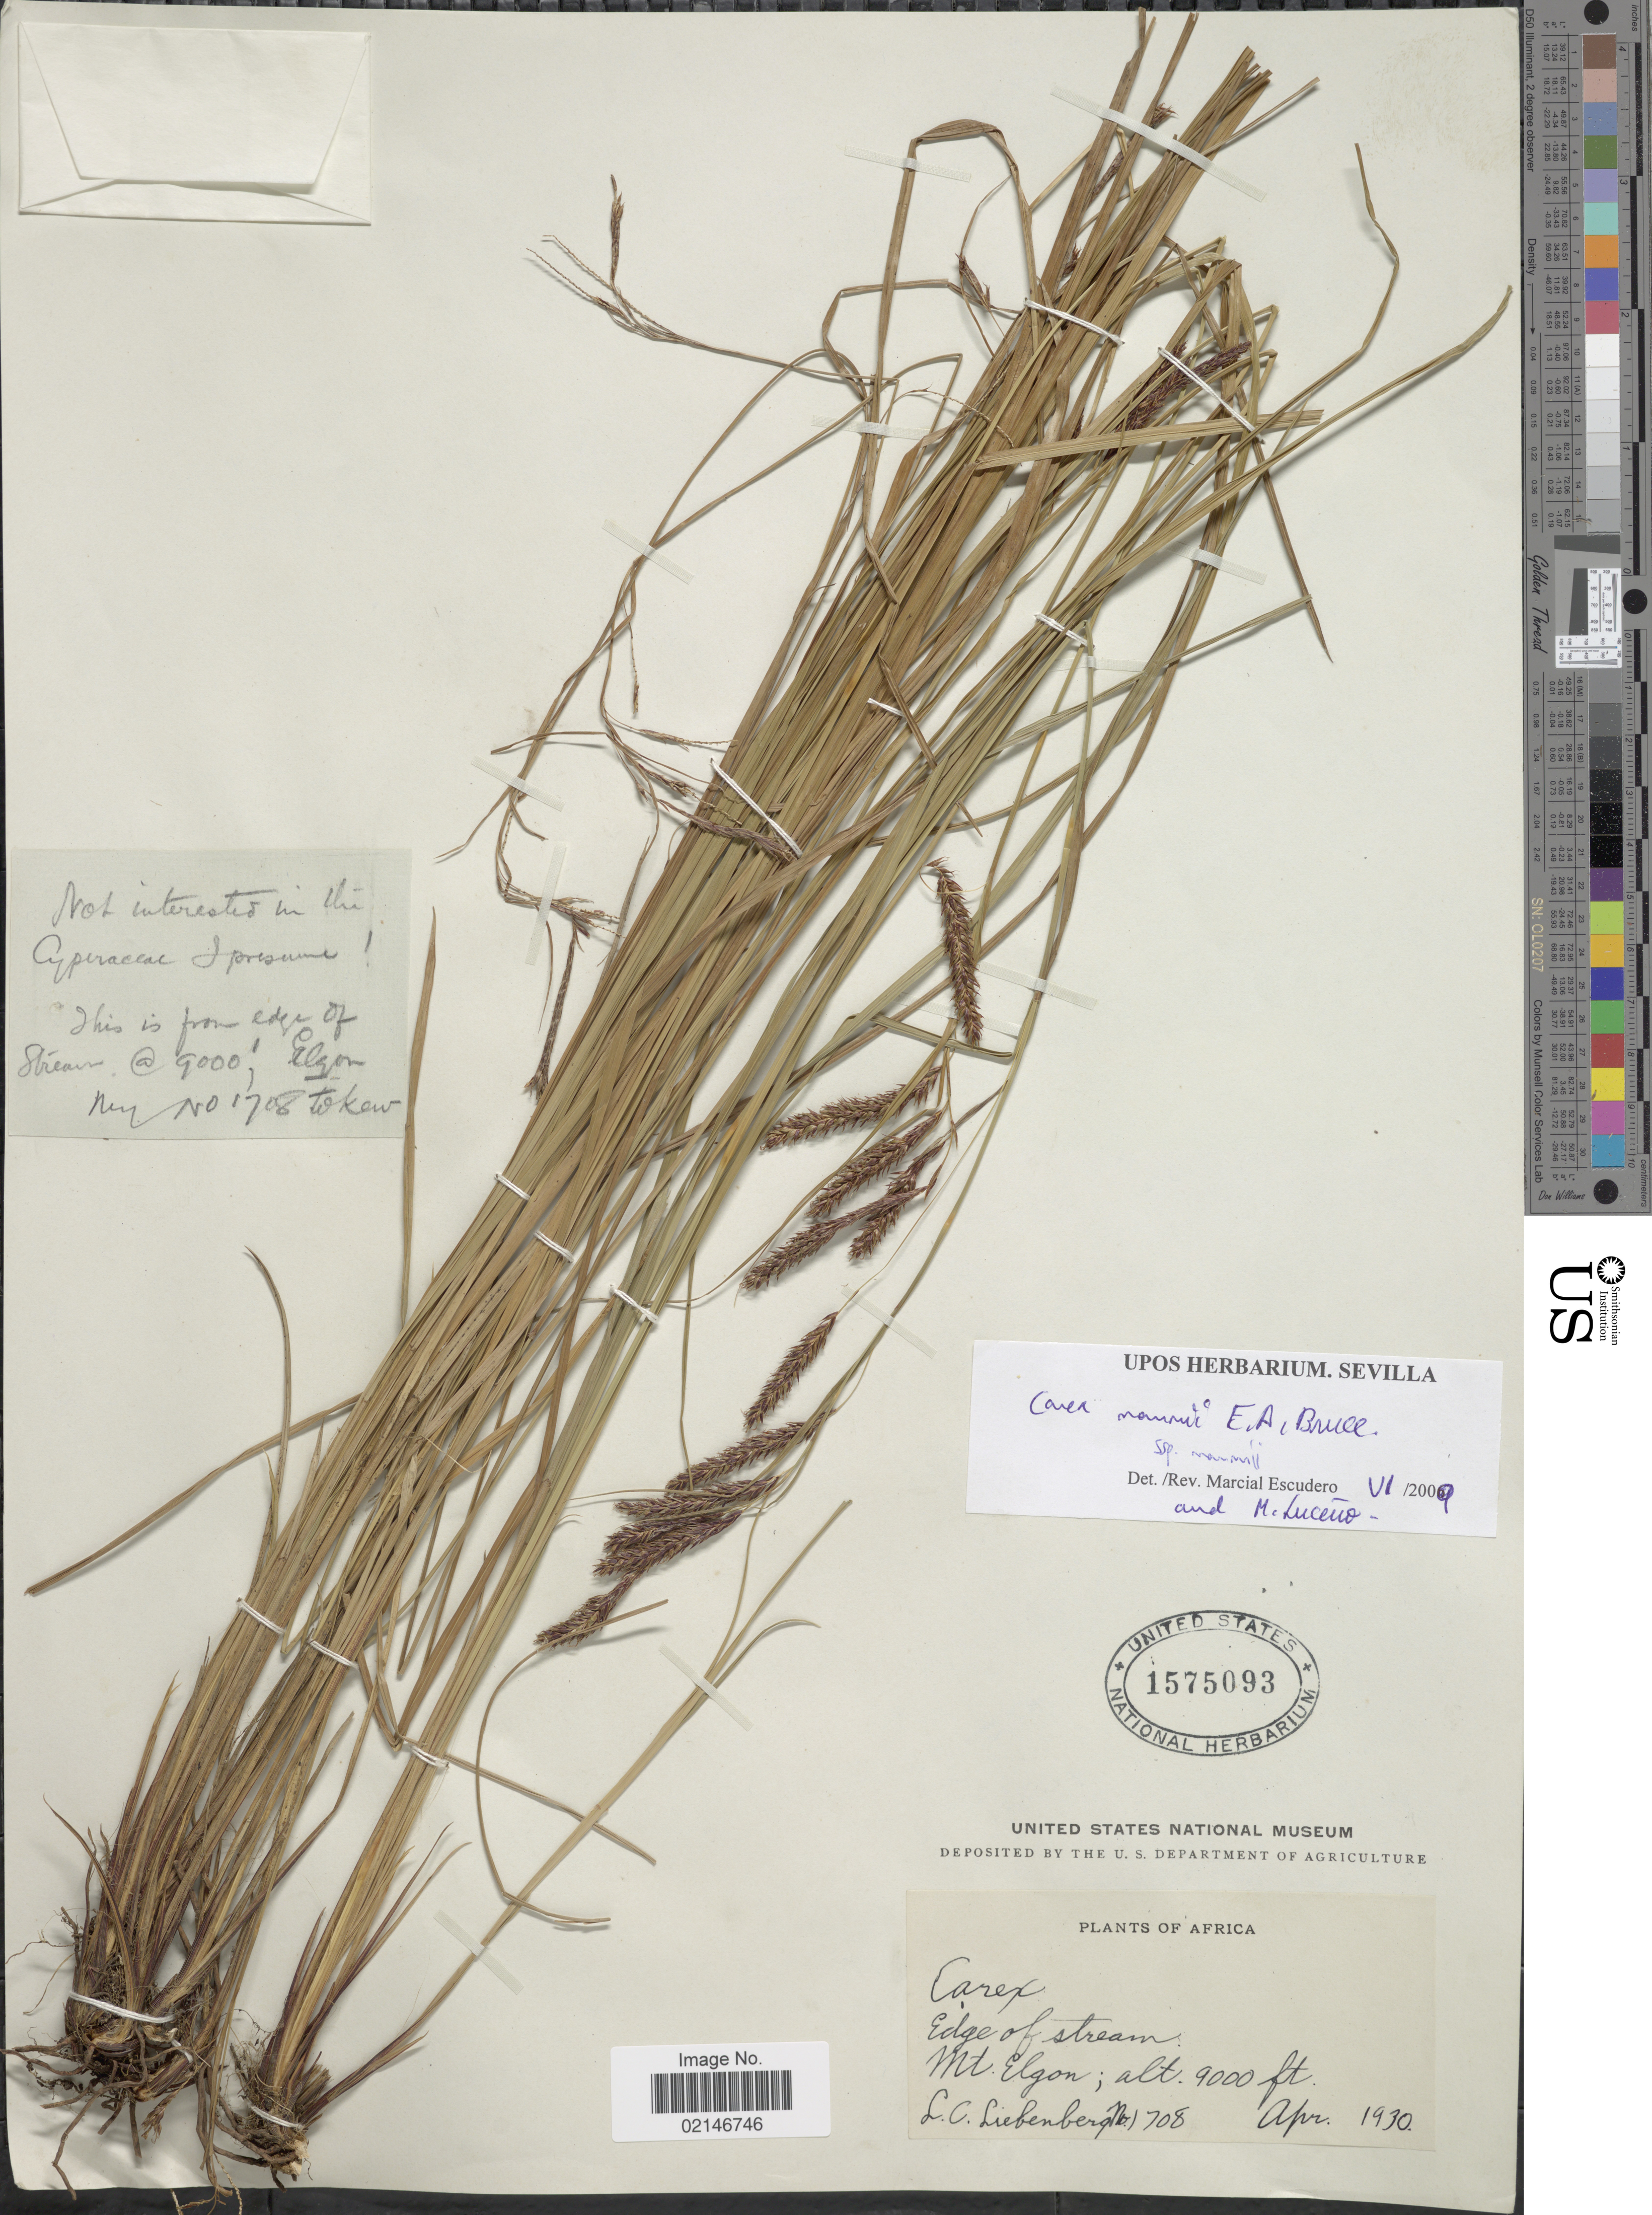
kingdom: Plantae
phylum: Tracheophyta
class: Liliopsida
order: Poales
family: Cyperaceae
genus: Carex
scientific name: Carex mannii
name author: E.A. Bruce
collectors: L. Liebenberg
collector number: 1708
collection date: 1930-04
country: Kenya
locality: Africa, Edge of stream, Mt. Elgon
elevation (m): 2743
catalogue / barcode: US 1575093